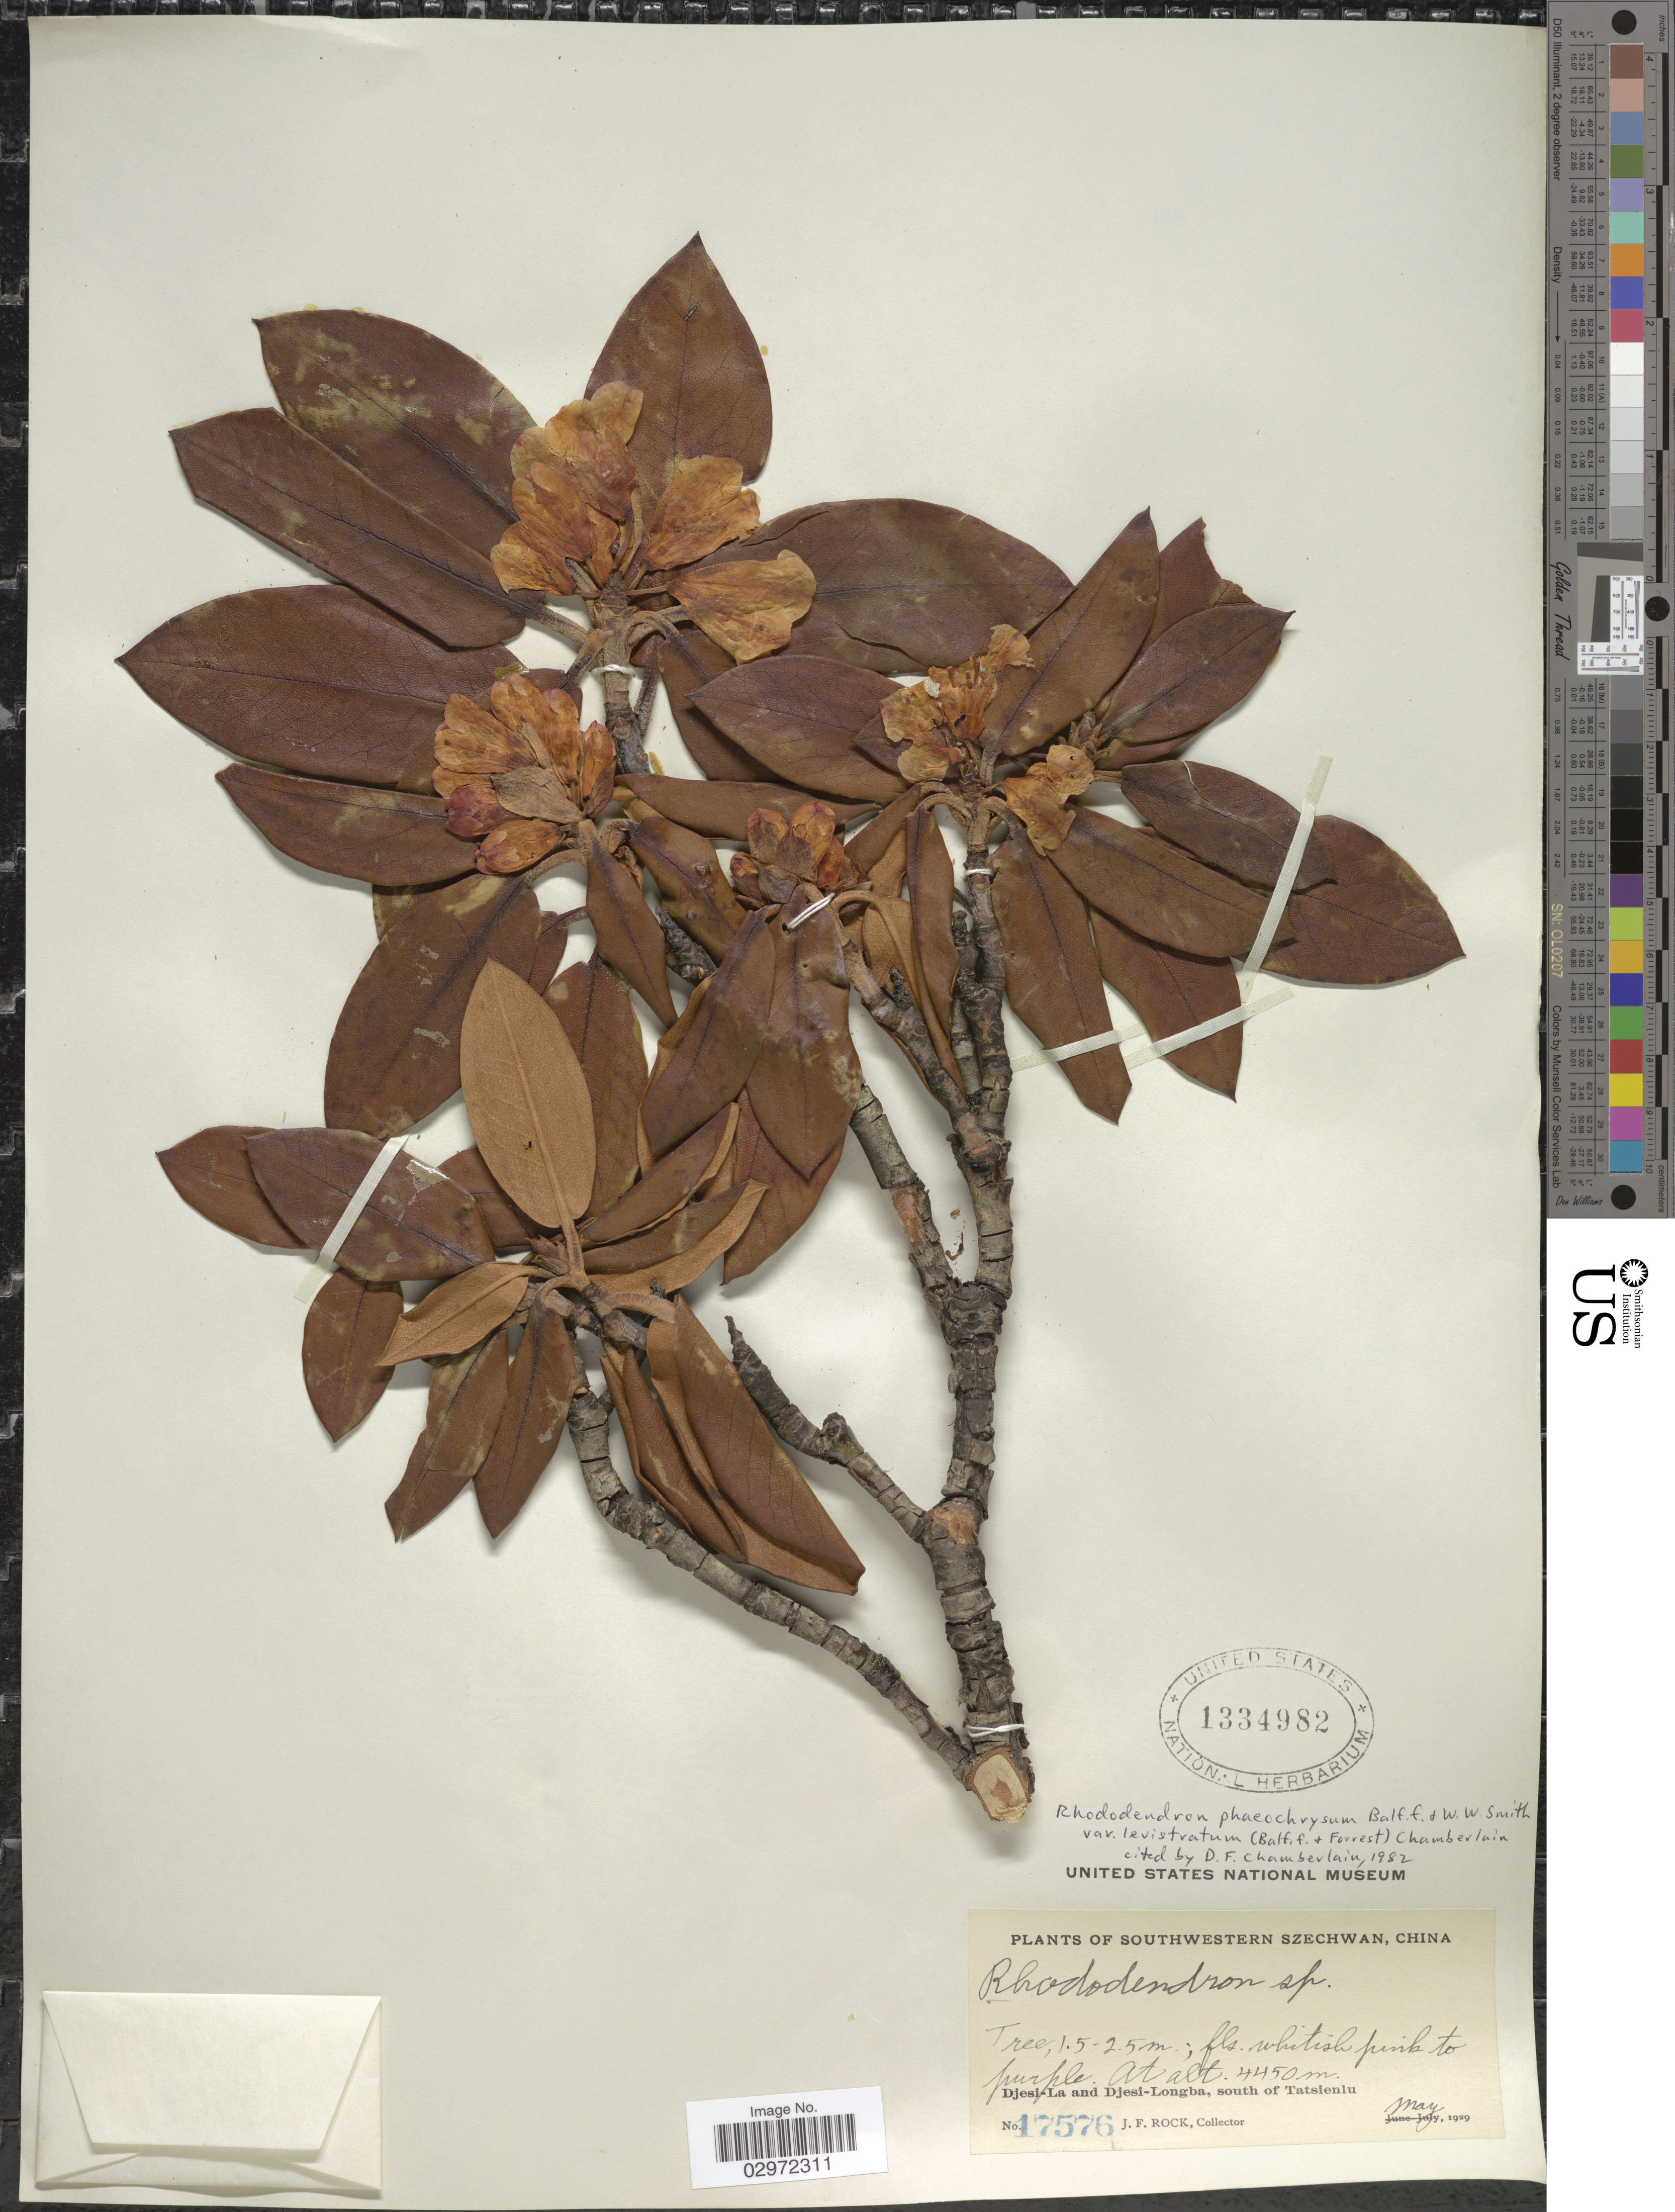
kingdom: Plantae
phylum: Tracheophyta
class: Magnoliopsida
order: Ericales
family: Ericaceae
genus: Rhododendron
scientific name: Rhododendron phaeochrysum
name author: Balf. f. & W.W. Sm.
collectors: J. Rock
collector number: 17576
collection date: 1929-05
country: China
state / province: Sichuan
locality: Southwestern Szechwan, Djesi-La and Djesi-Longba, south of Tatsienlu.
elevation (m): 4450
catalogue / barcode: US 1334982